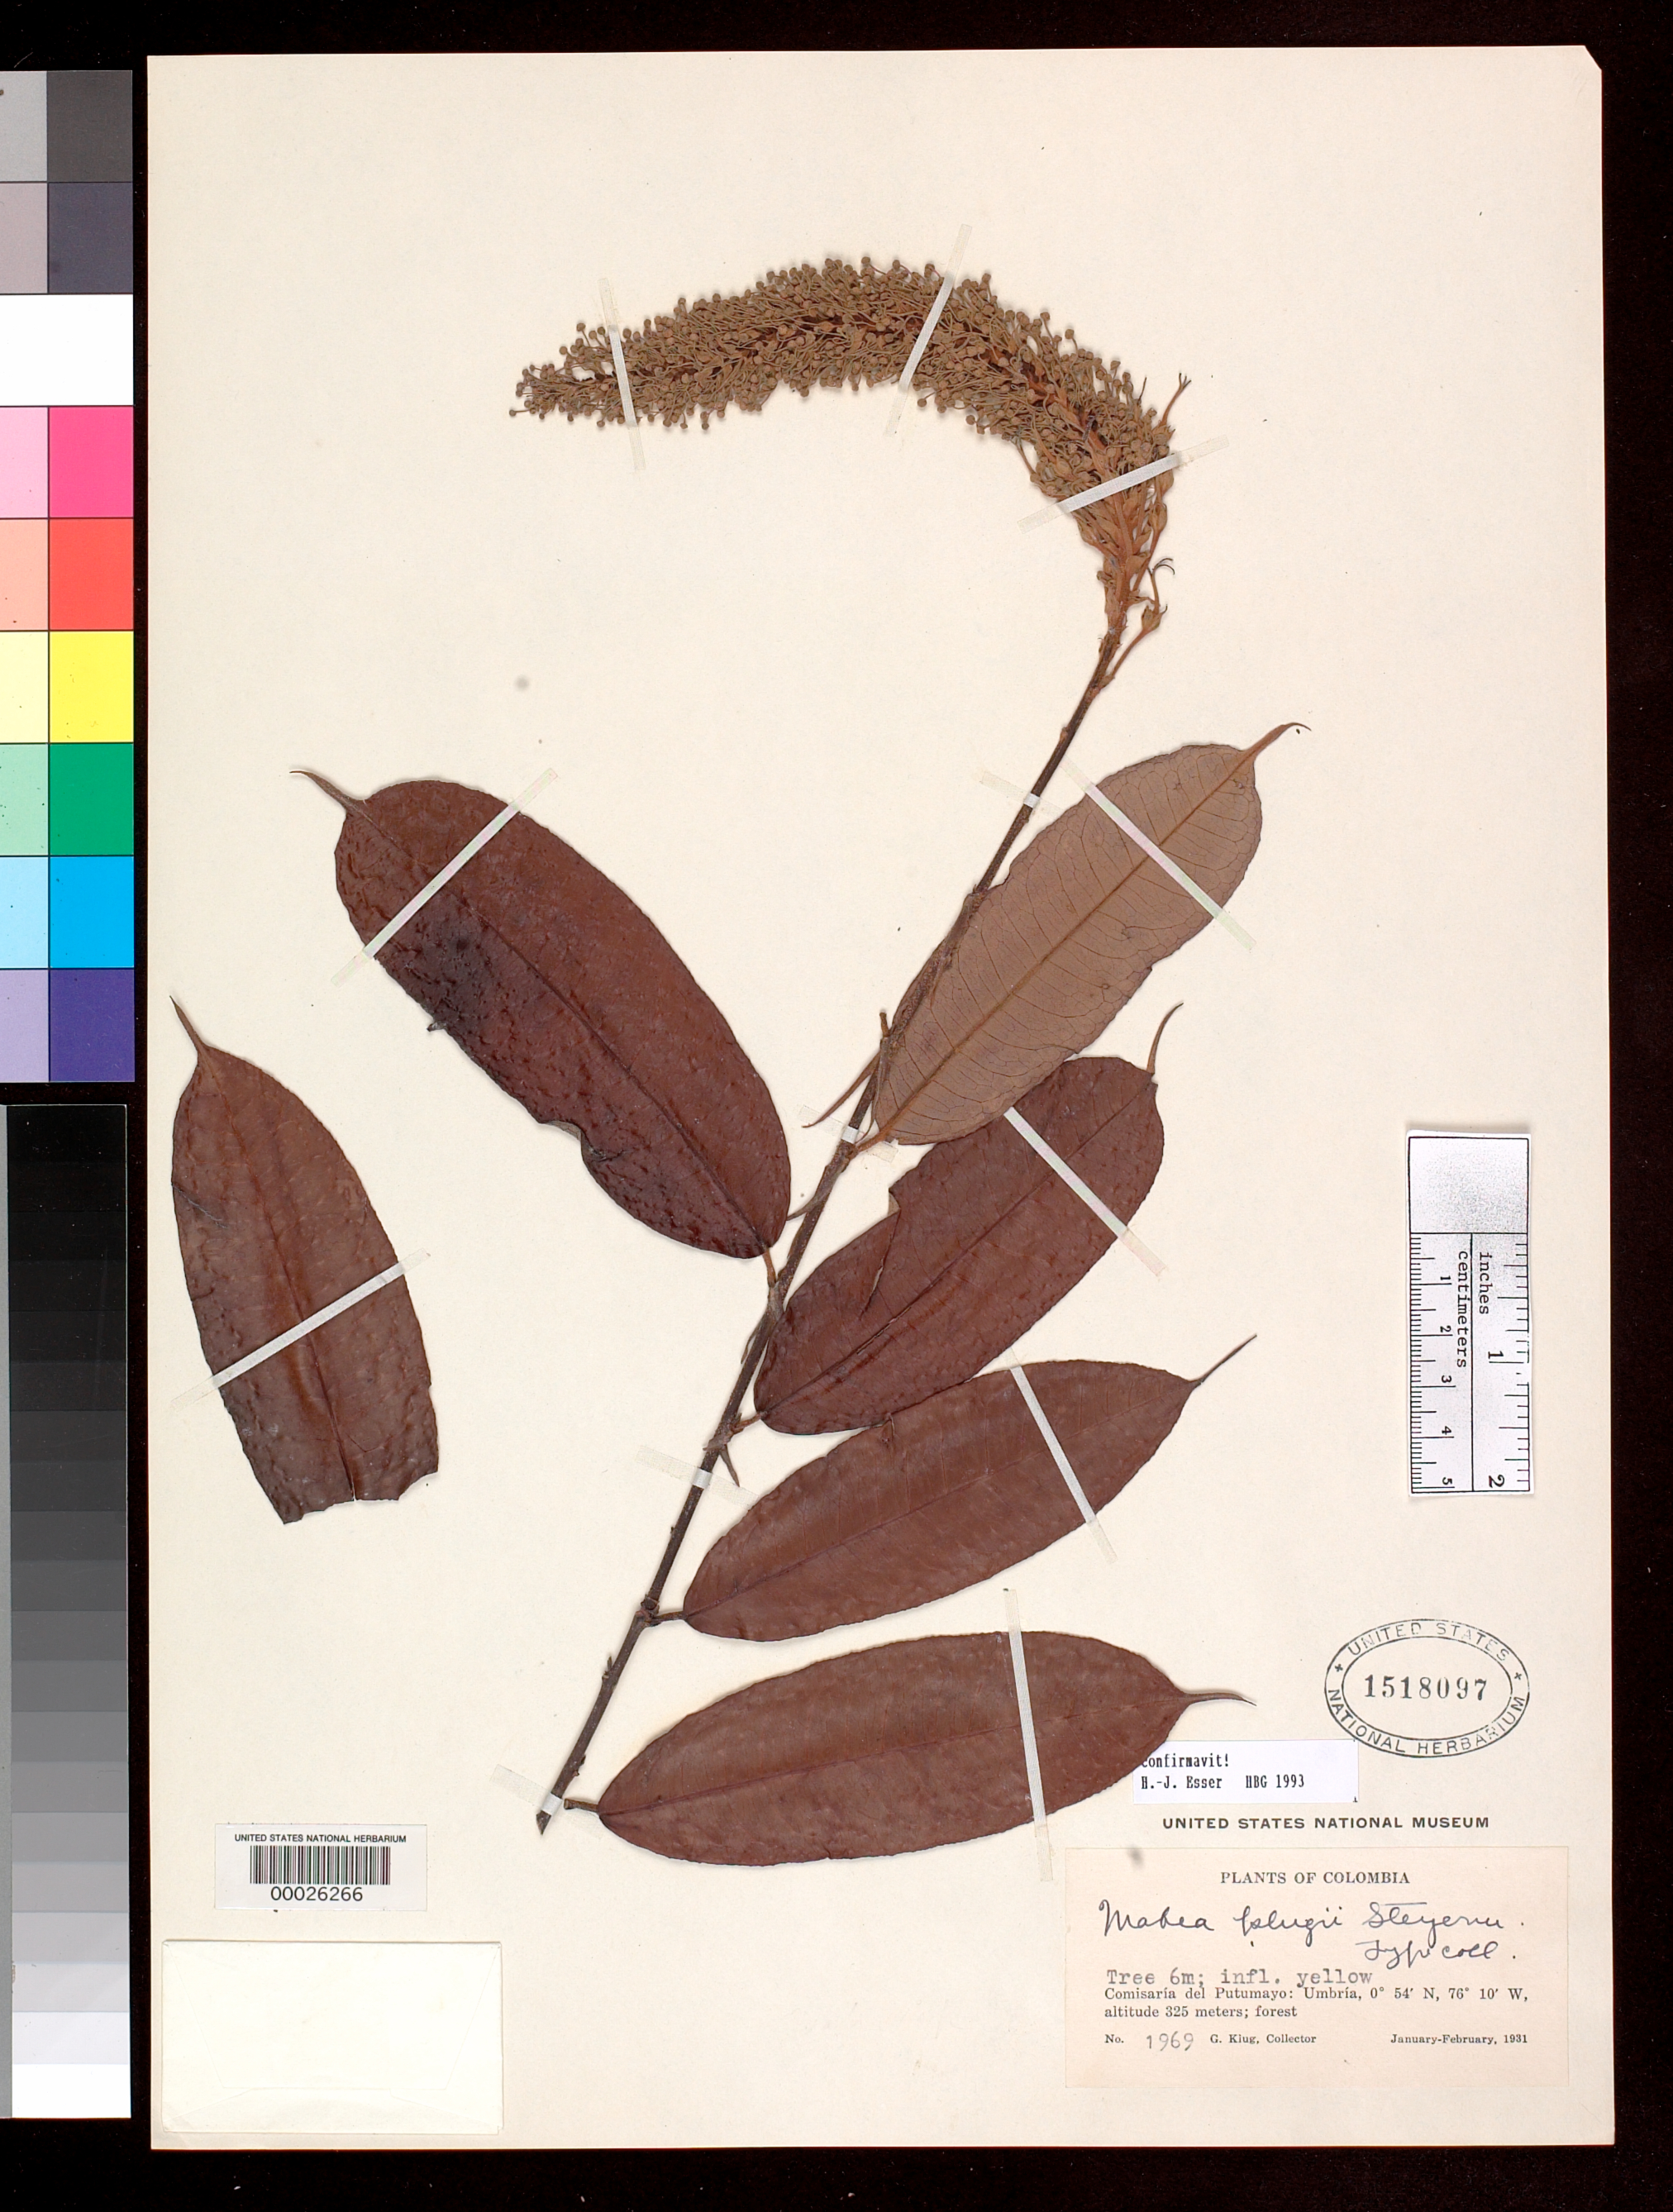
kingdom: Plantae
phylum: Tracheophyta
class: Magnoliopsida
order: Malpighiales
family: Euphorbiaceae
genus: Mabea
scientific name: Mabea klugii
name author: Steyerm.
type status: Isotype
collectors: G. Klug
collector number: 1969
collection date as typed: Jan 1931 to -- Feb 1931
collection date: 1931-01/1931-02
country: Colombia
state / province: Putumayo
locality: Umbria.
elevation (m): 325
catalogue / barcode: US 1518097